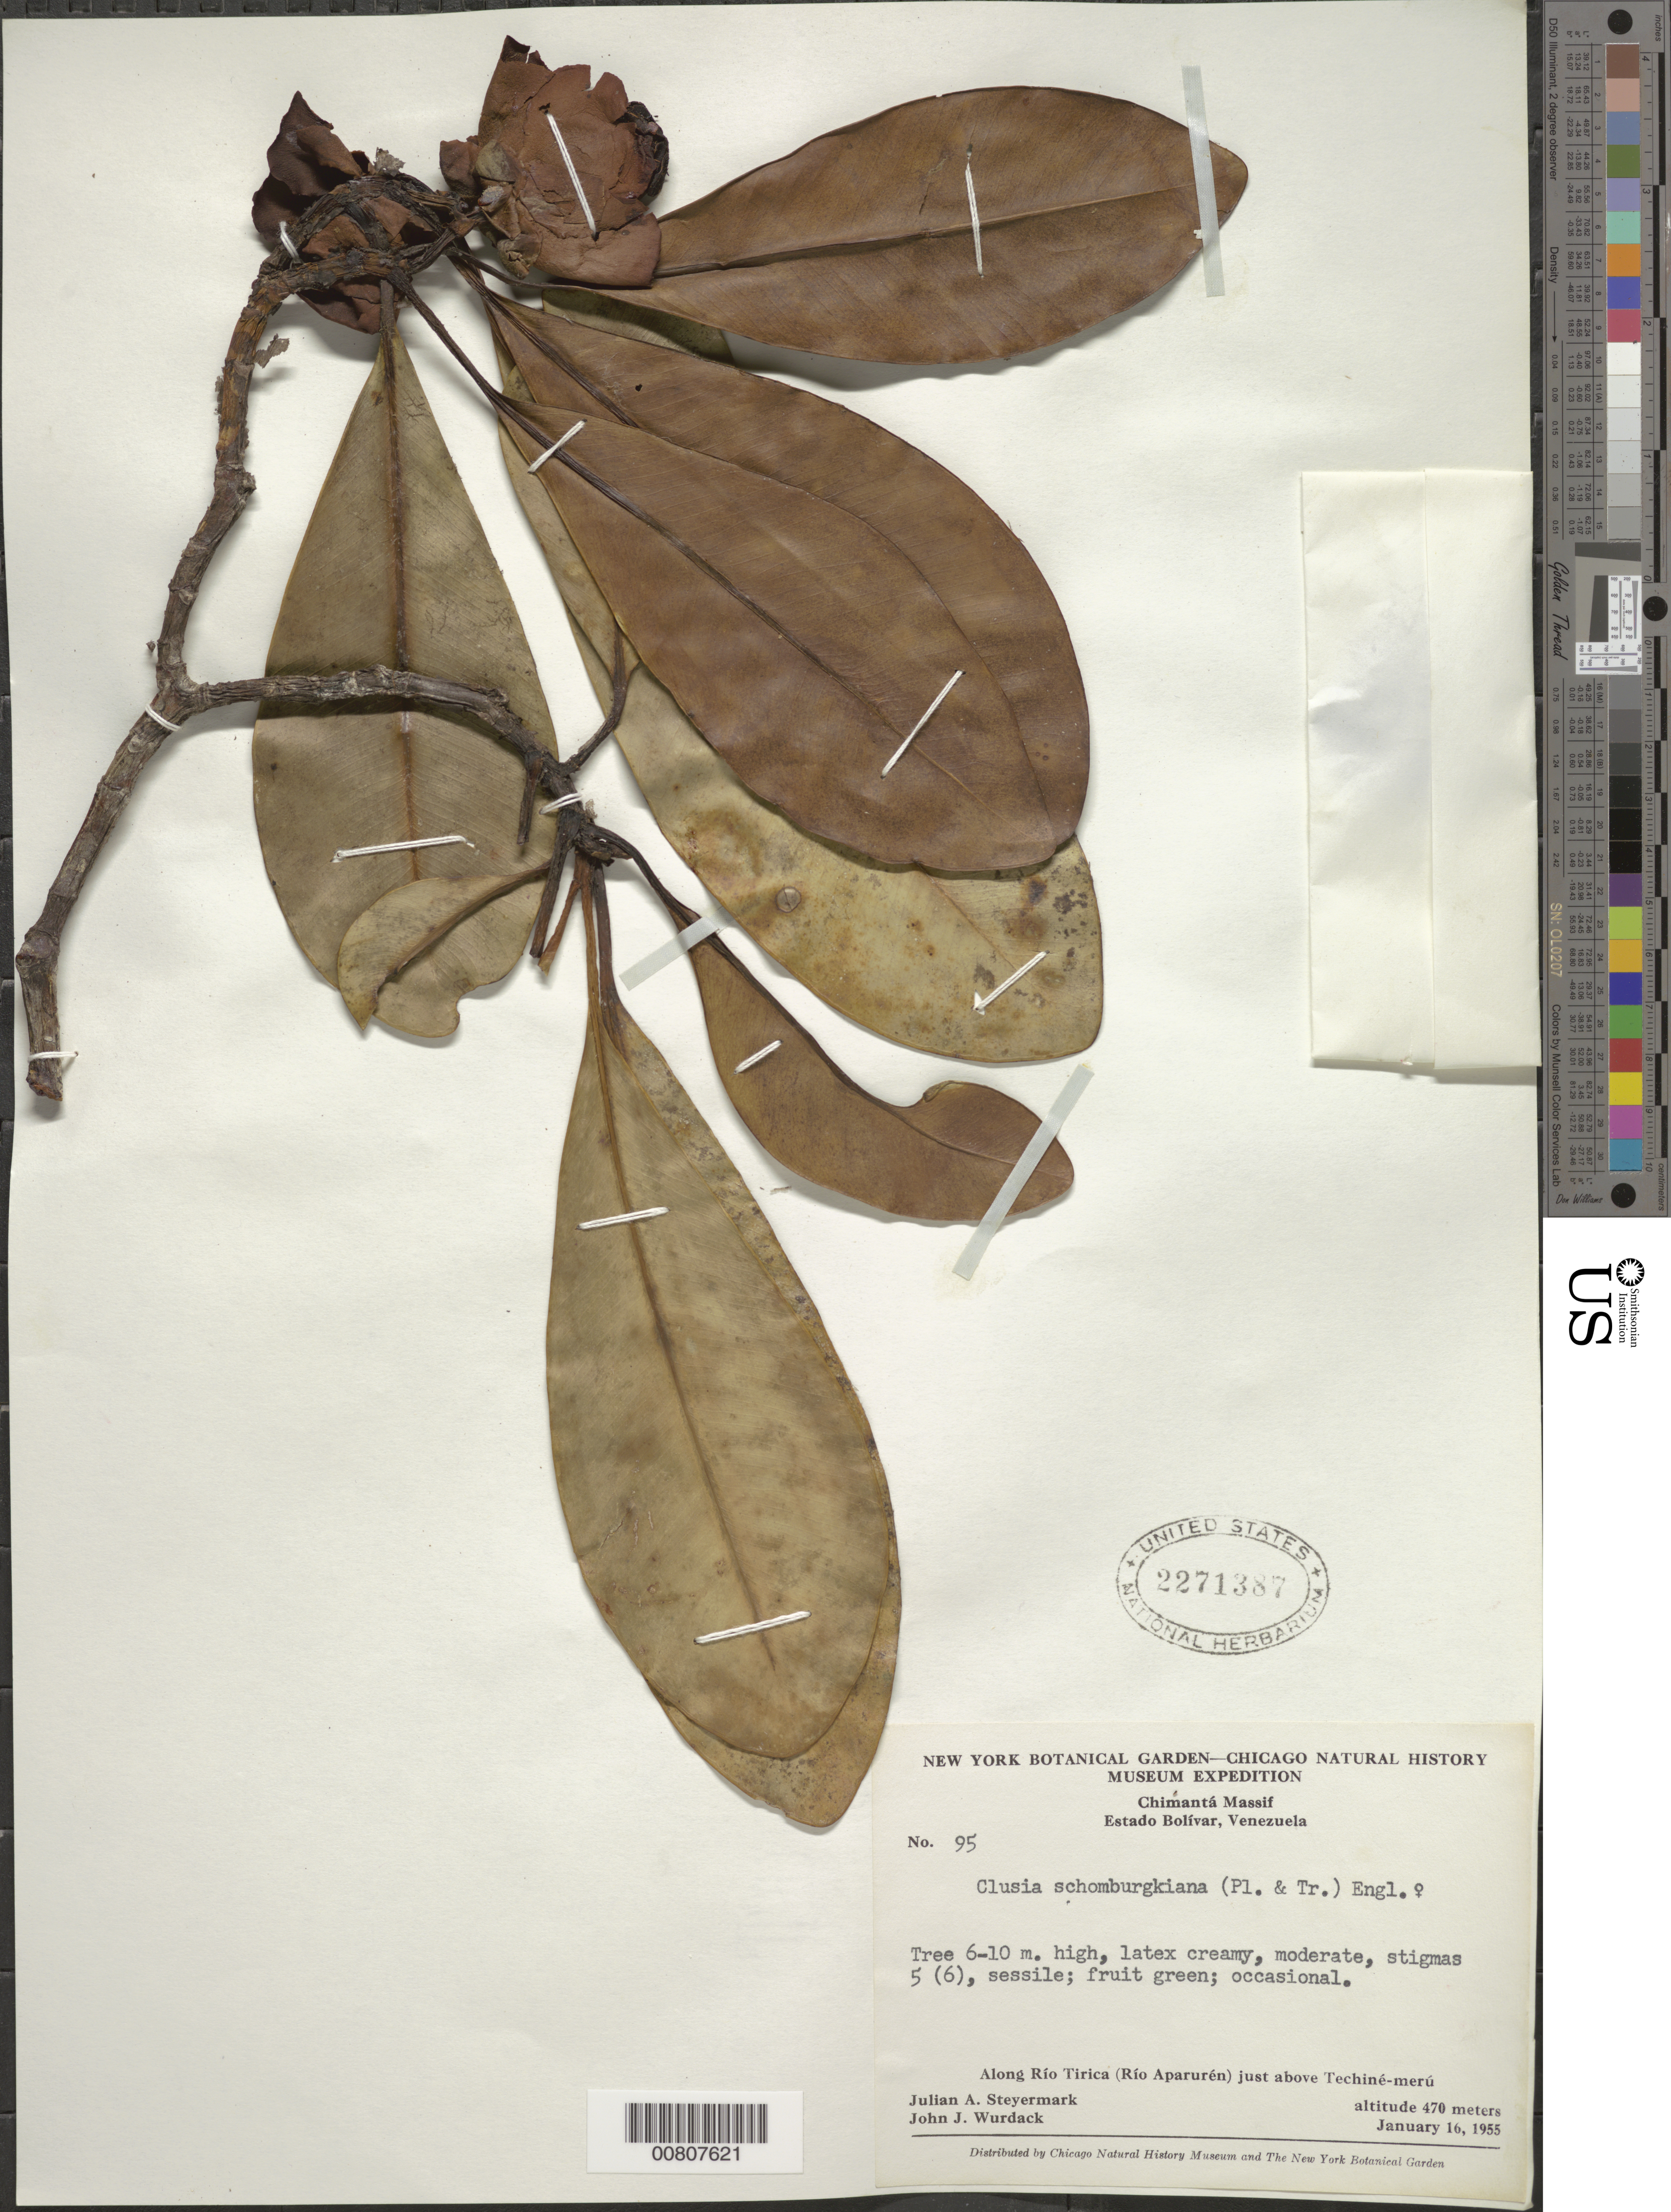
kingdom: Plantae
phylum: Tracheophyta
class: Magnoliopsida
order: Malpighiales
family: Clusiaceae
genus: Clusia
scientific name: Clusia schomburgkiana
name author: (Planch. & Triana) Benth. ex Engl.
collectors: J. Steyermark & J. J. Wurdack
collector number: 55 95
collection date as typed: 16-Jan-55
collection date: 1955-01-16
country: Venezuela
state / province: Bolívar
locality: Chimantá Massif, along Río Tirica (Río Aparurén) just above Techiné-merú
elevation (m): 470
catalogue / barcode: US 2271387